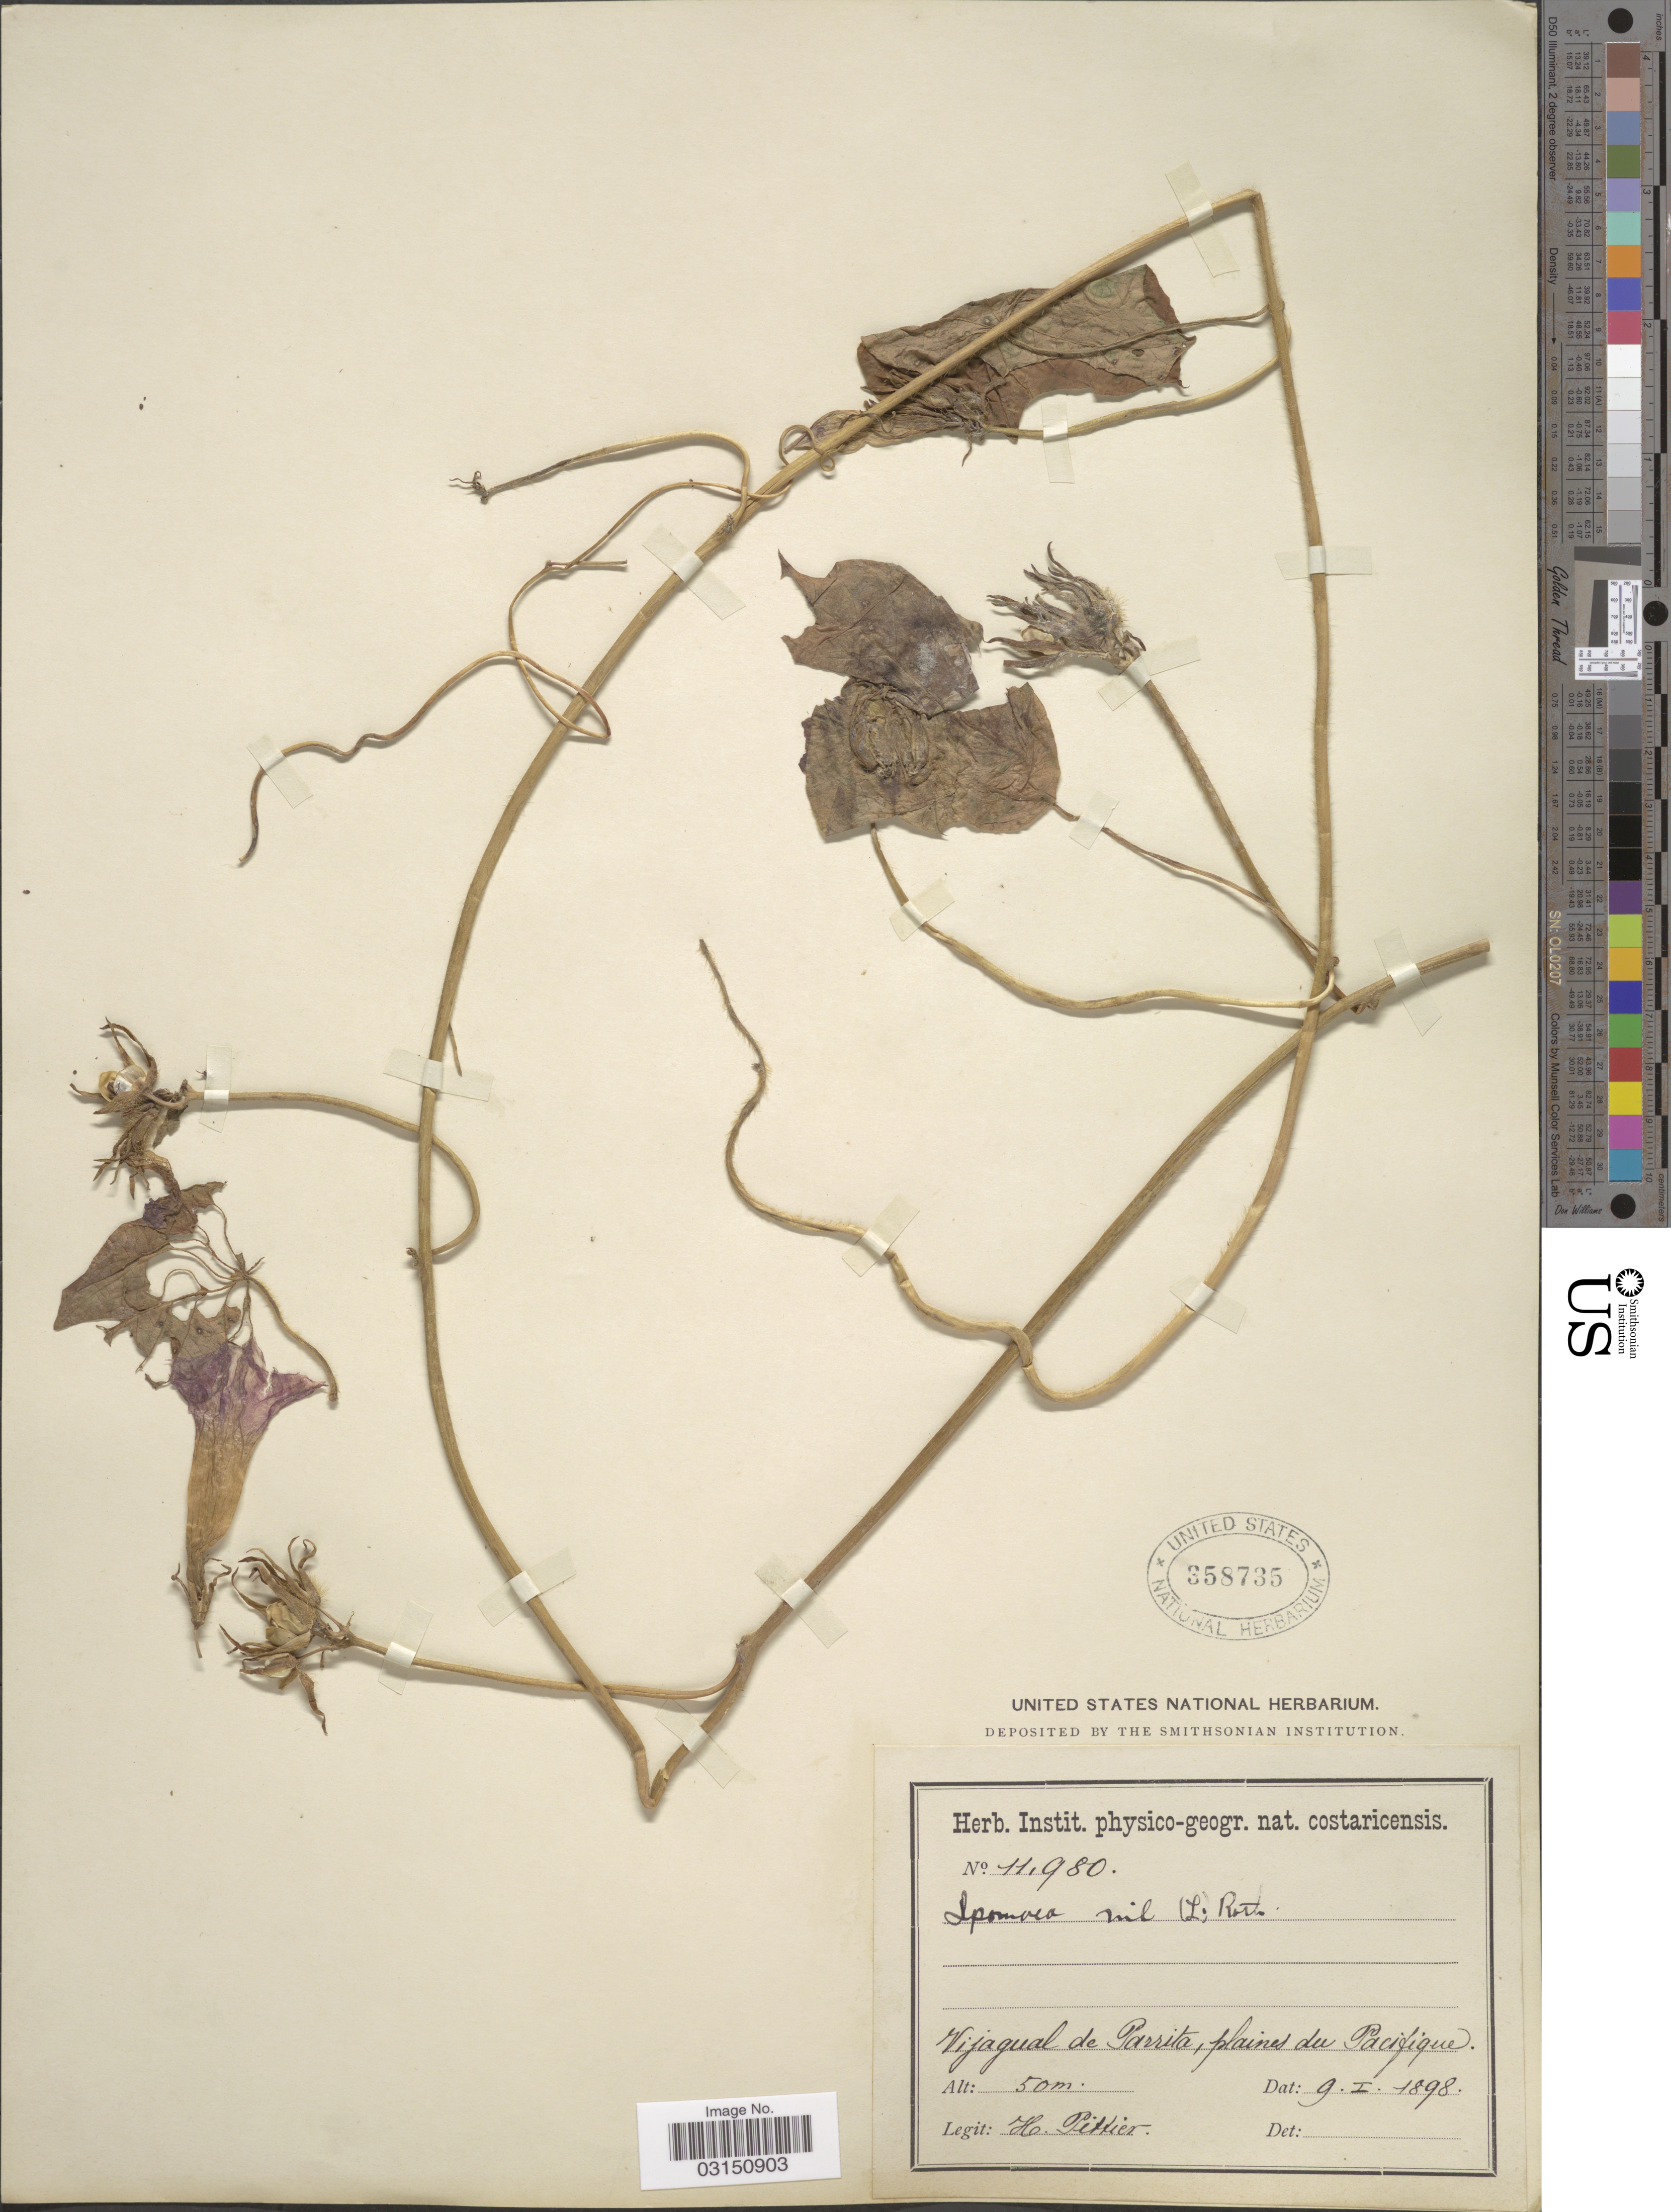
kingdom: Plantae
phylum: Tracheophyta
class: Magnoliopsida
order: Solanales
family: Convolvulaceae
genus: Ipomoea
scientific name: Ipomoea nil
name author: (L.) Roth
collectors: H. F. Pittier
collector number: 11980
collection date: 1898-01-09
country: Costa Rica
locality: Vijagual de Parrita, plaines du Pacifique.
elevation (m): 50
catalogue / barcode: US 358735